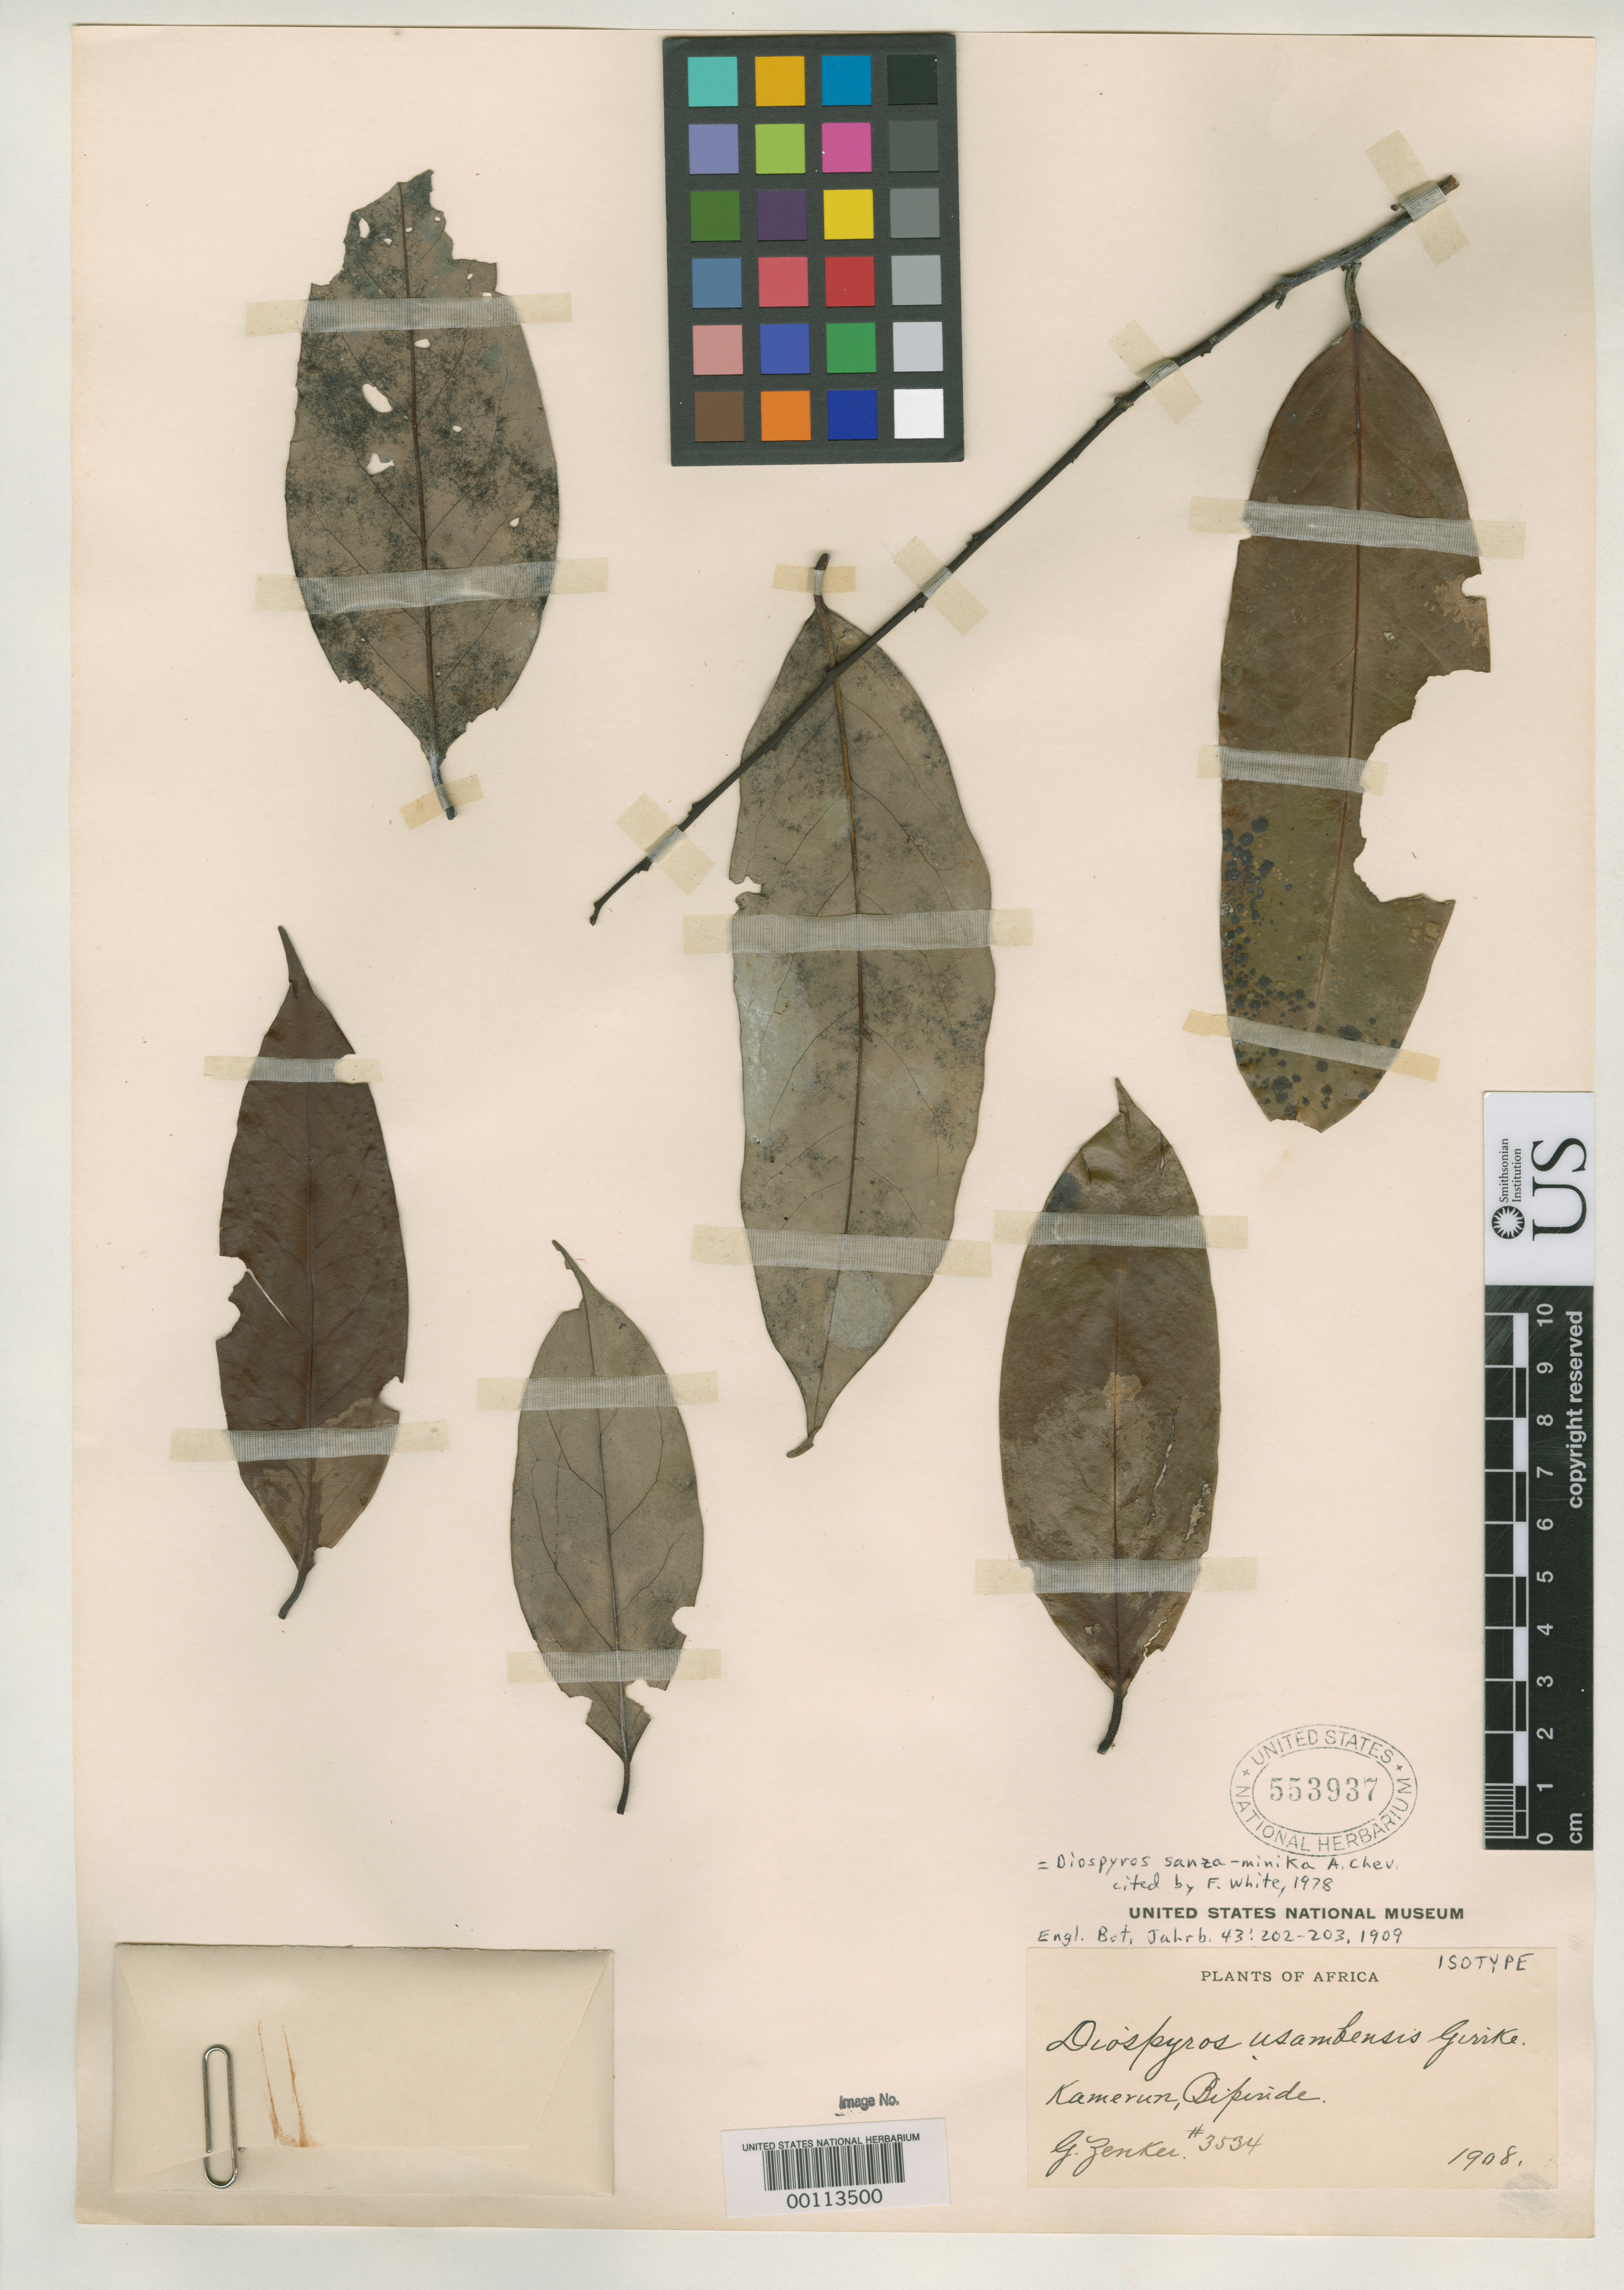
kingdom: Plantae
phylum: Tracheophyta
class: Magnoliopsida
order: Ericales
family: Ebenaceae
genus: Diospyros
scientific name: Diospyros nsambensis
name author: Gürke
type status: Isotype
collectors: G. A. Zenker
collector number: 3534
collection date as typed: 1908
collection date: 1908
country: Cameroon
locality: Bipinde.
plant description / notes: Name published as "usambensis" but apparently named for locality Nsambi. Currently accepted name as cited by F. White (1978).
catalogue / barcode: US 553937